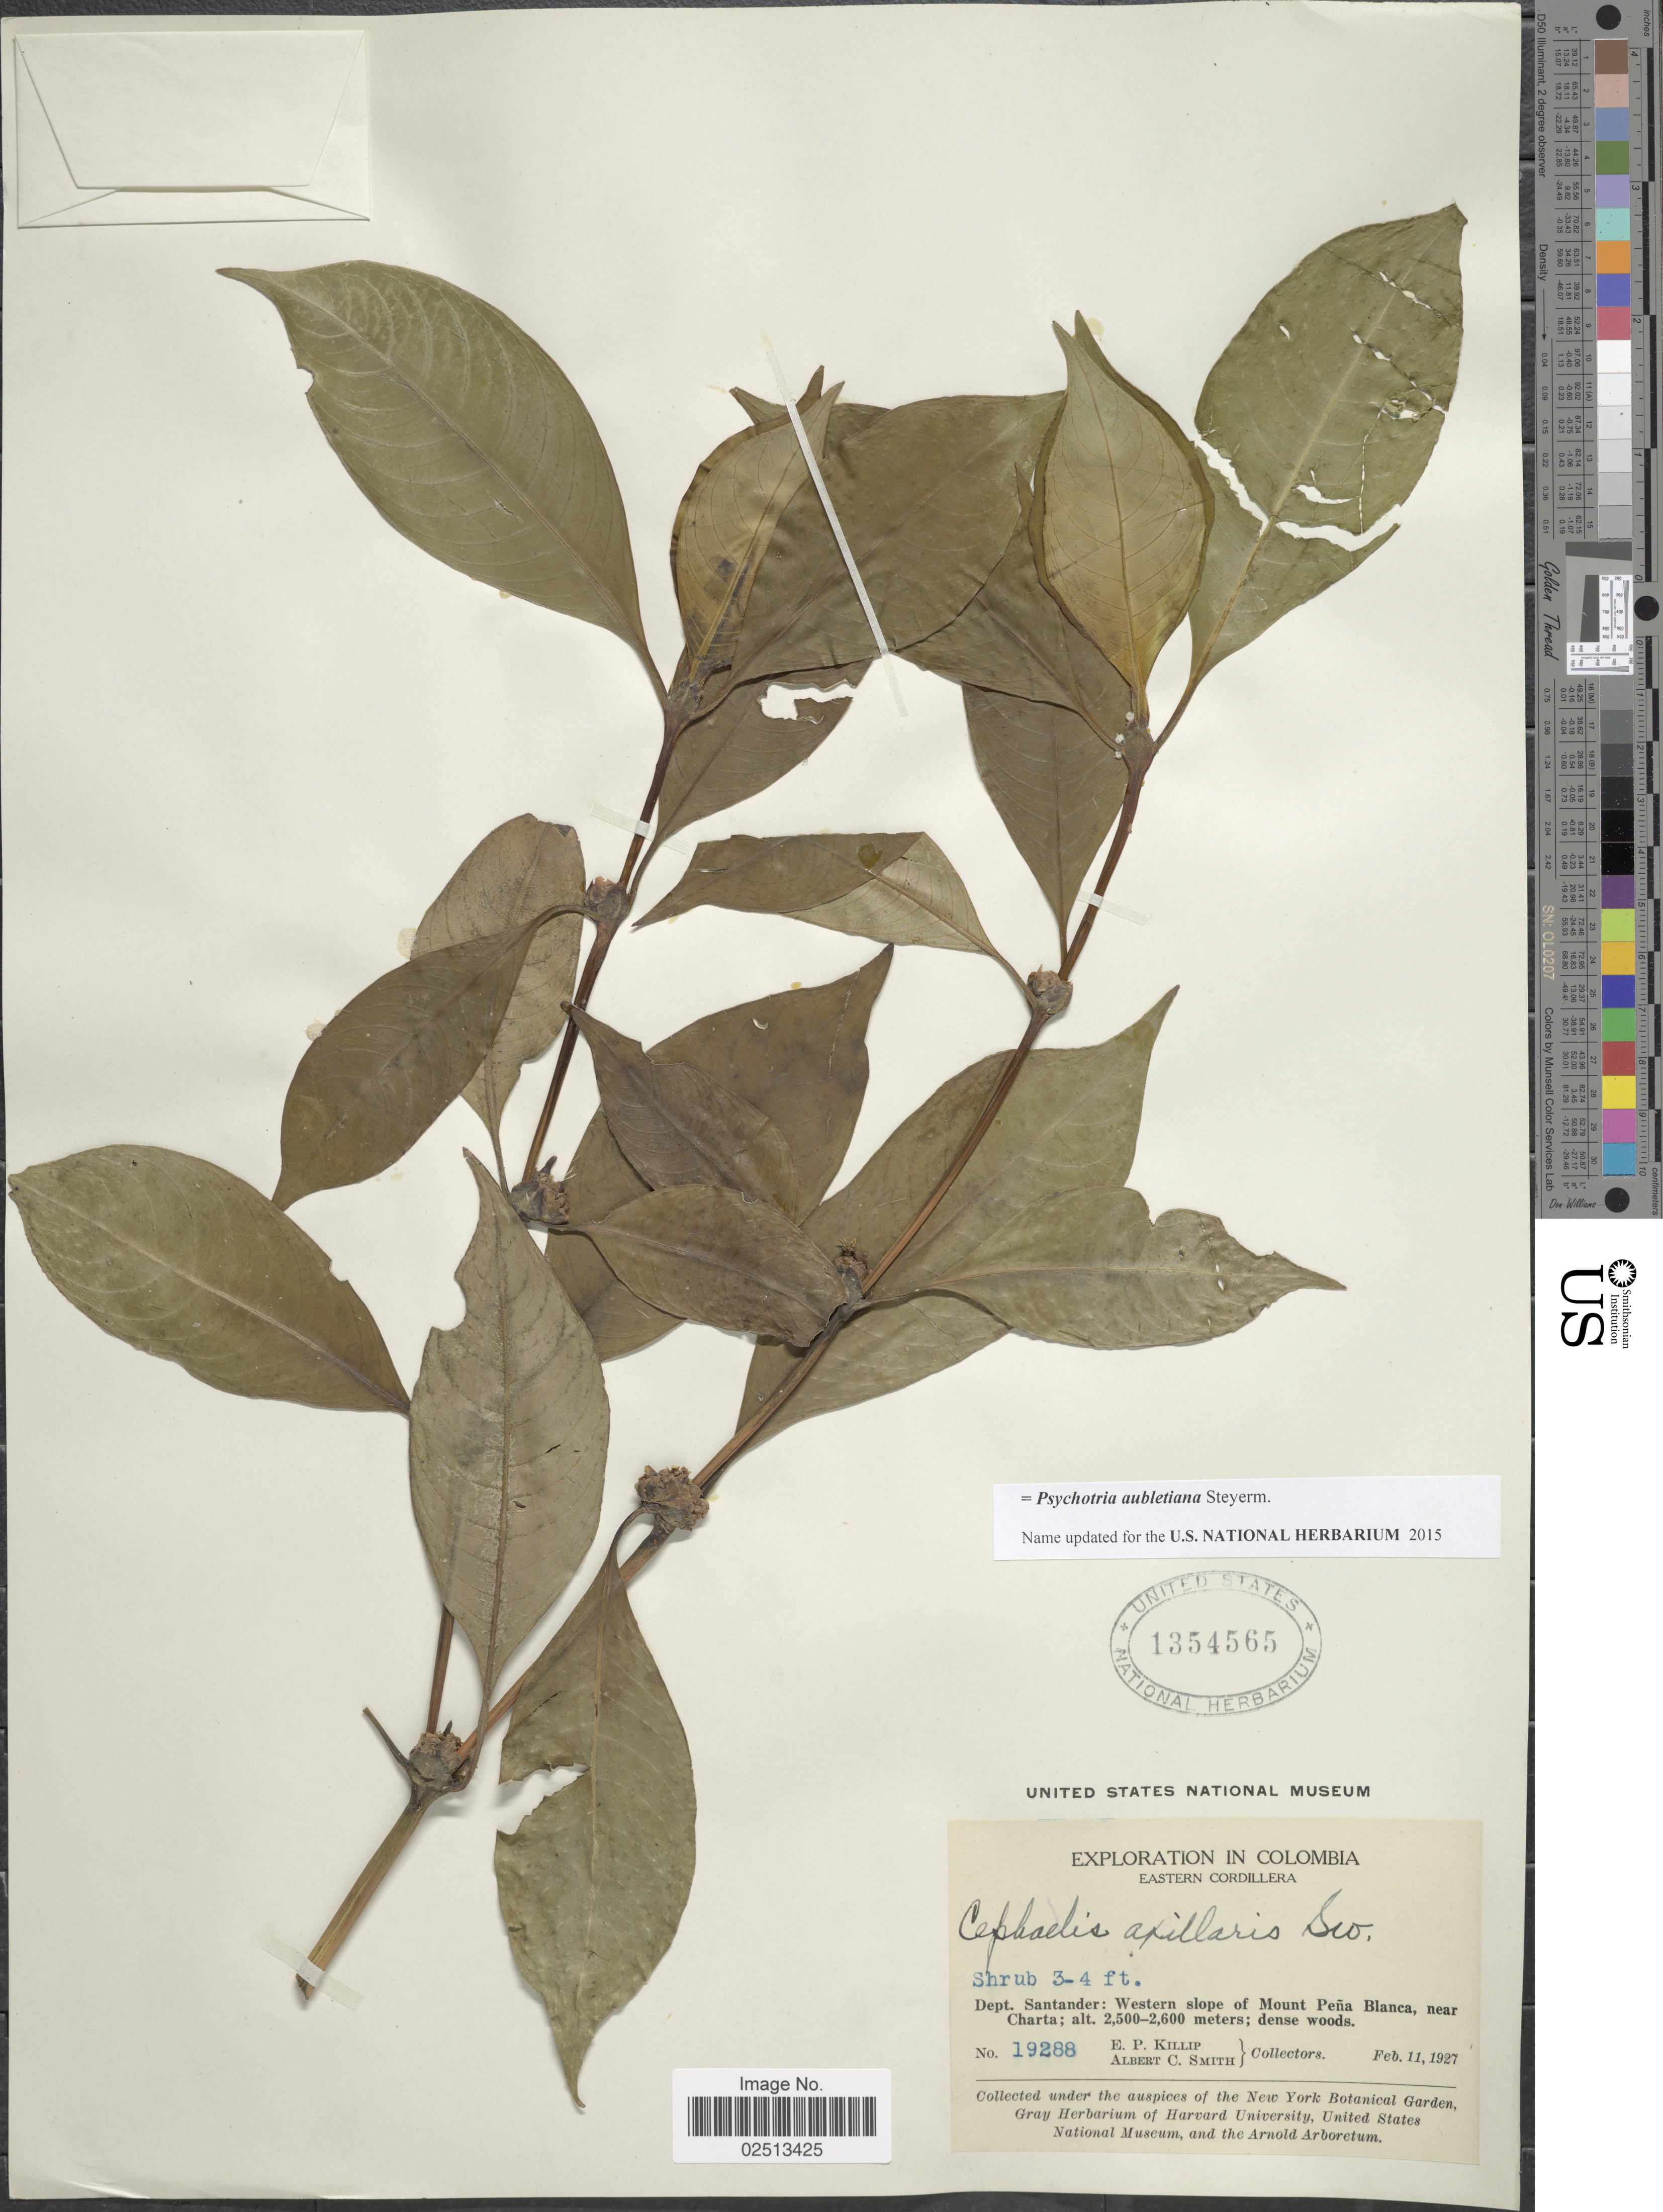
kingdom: Plantae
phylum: Tracheophyta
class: Magnoliopsida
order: Gentianales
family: Rubiaceae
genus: Psychotria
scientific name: Psychotria aubletiana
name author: Steyerm.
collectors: E. P. Killip & A. C. Smith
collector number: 19288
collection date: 1927-02-11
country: Colombia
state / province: Santander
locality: Eastern Cordillera, Dept. Santander: Western slope of Mount Peña Blanca, near Charta; dense woods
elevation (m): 2500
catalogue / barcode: US 1354565